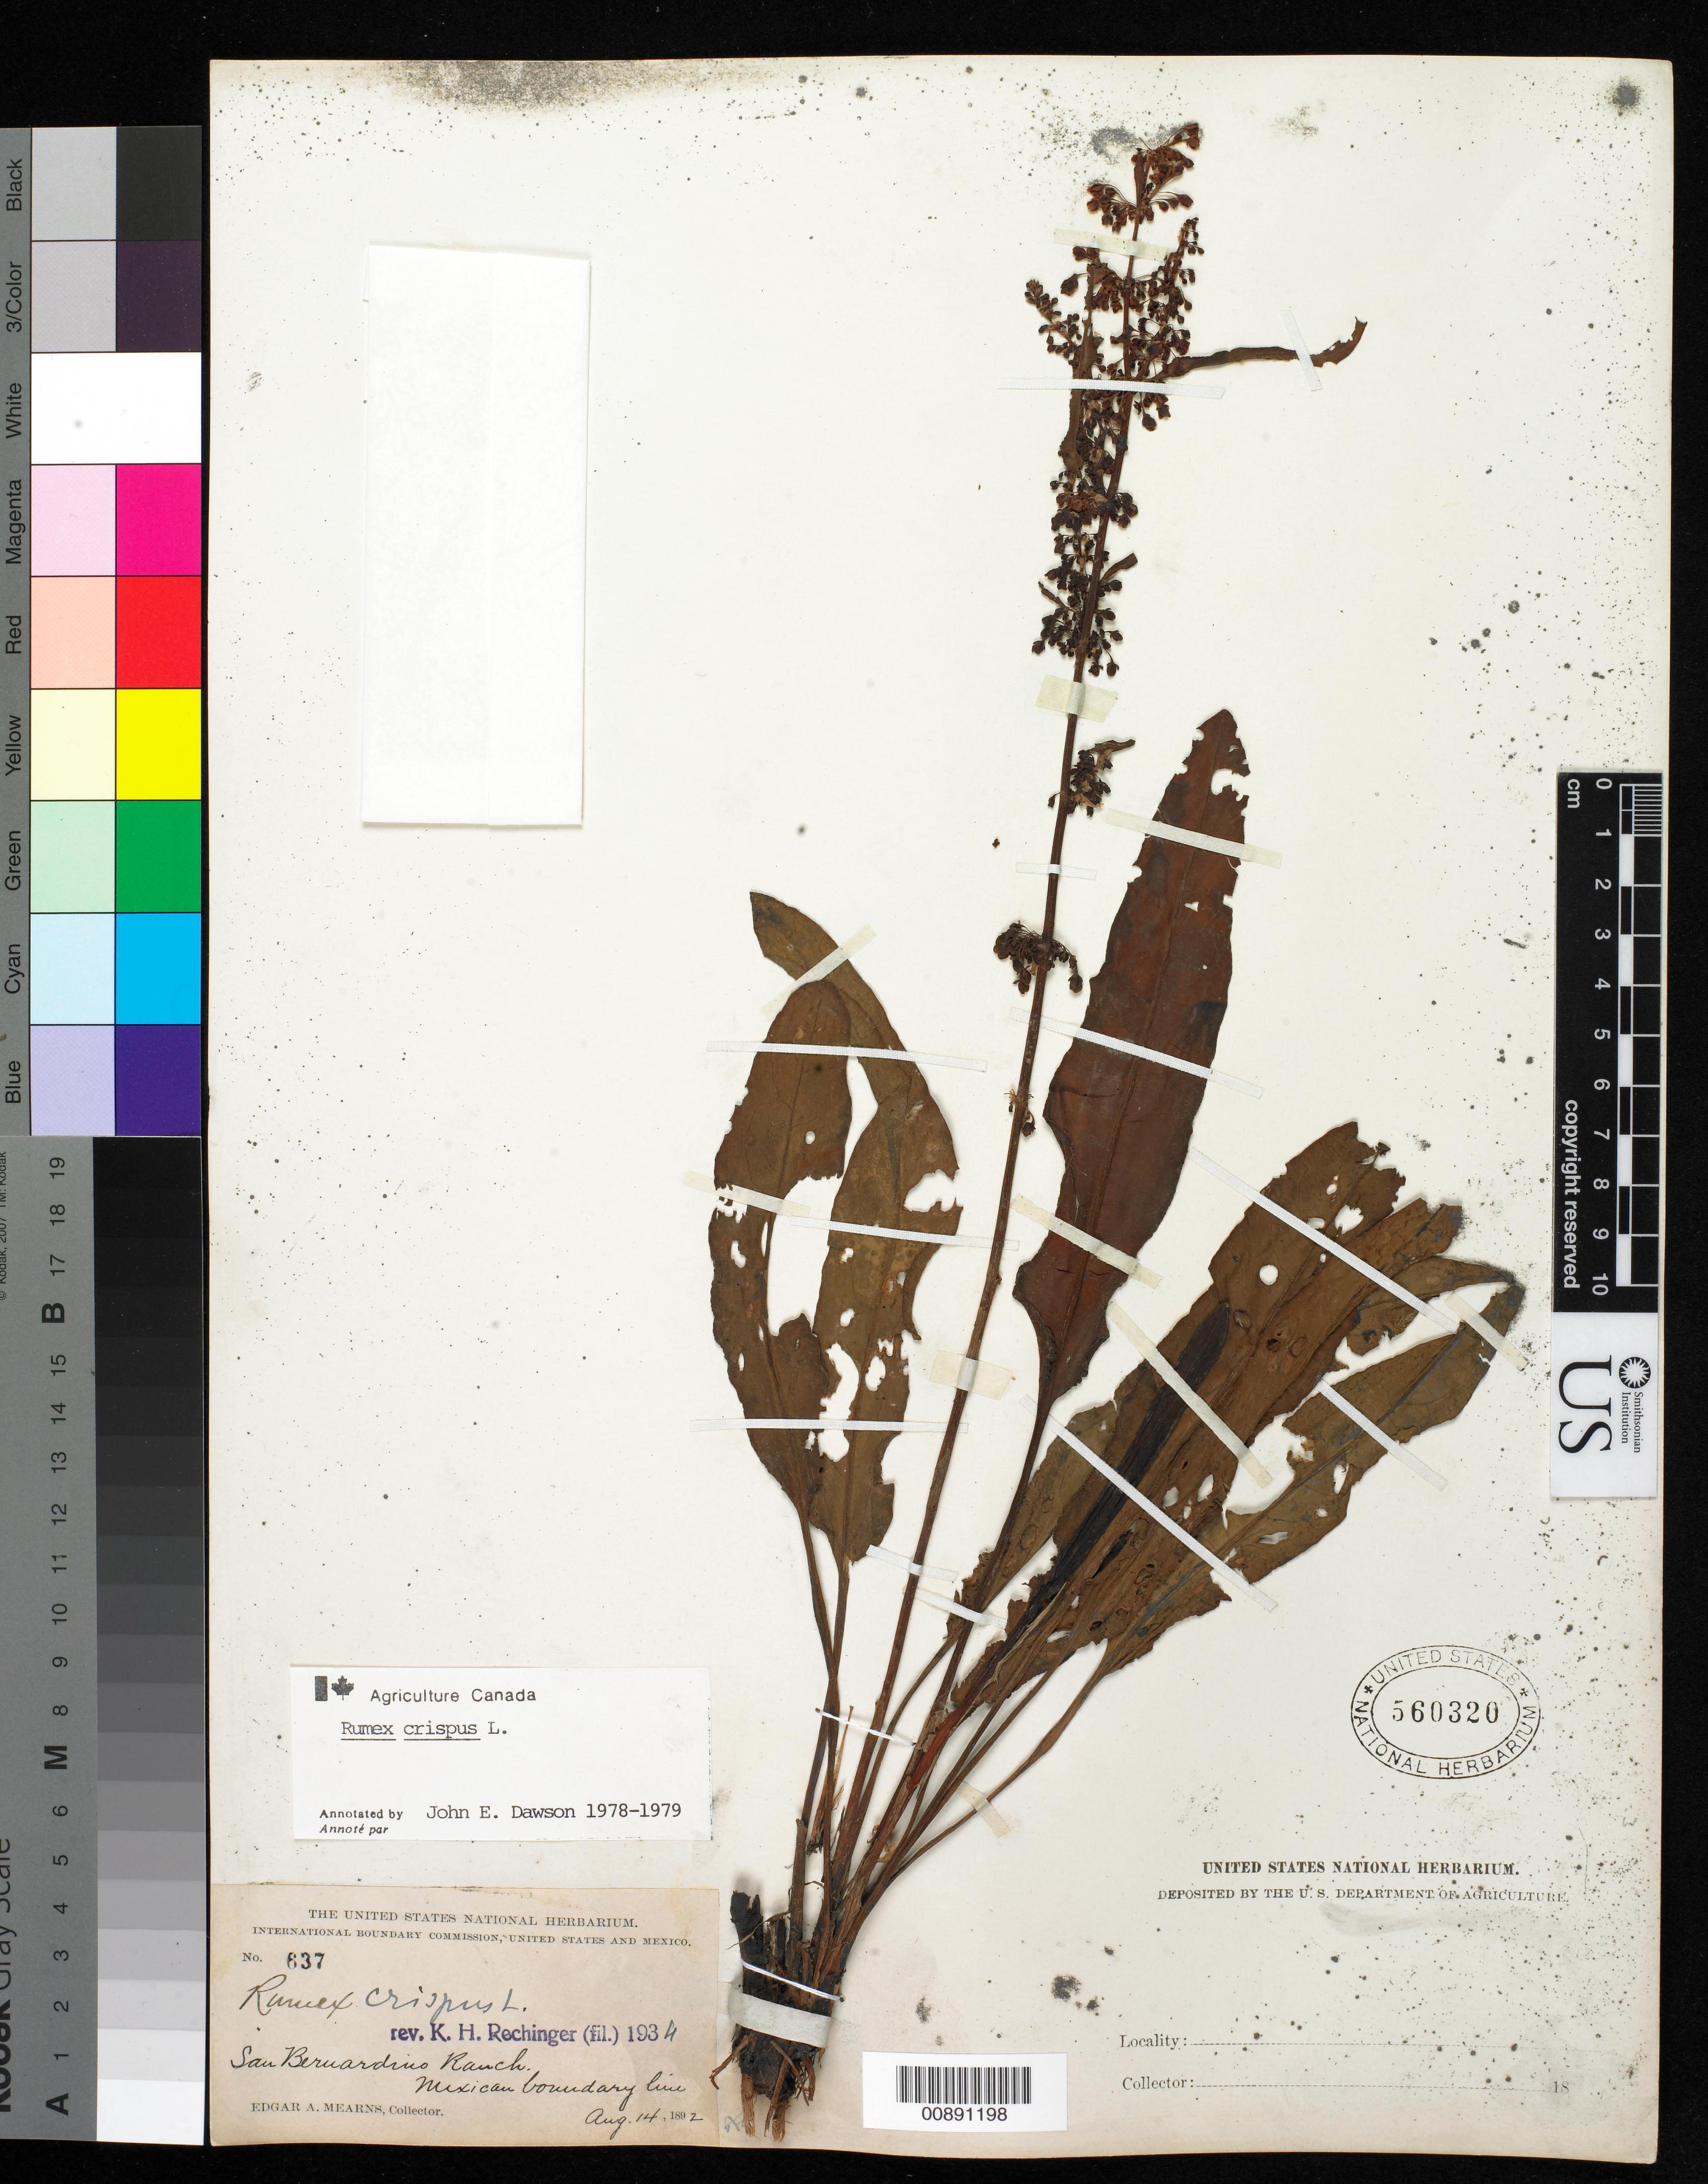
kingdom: Plantae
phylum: Tracheophyta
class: Magnoliopsida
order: Caryophyllales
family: Polygonaceae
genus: Rumex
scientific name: Rumex crispus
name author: L.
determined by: Dawson, J. E.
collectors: E. A. Mearns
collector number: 637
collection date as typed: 14 Aug 1892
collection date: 1892-08-14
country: United States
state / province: Arizona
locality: San Bernardino Ranch. Mexican Boundary Line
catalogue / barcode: US 560320